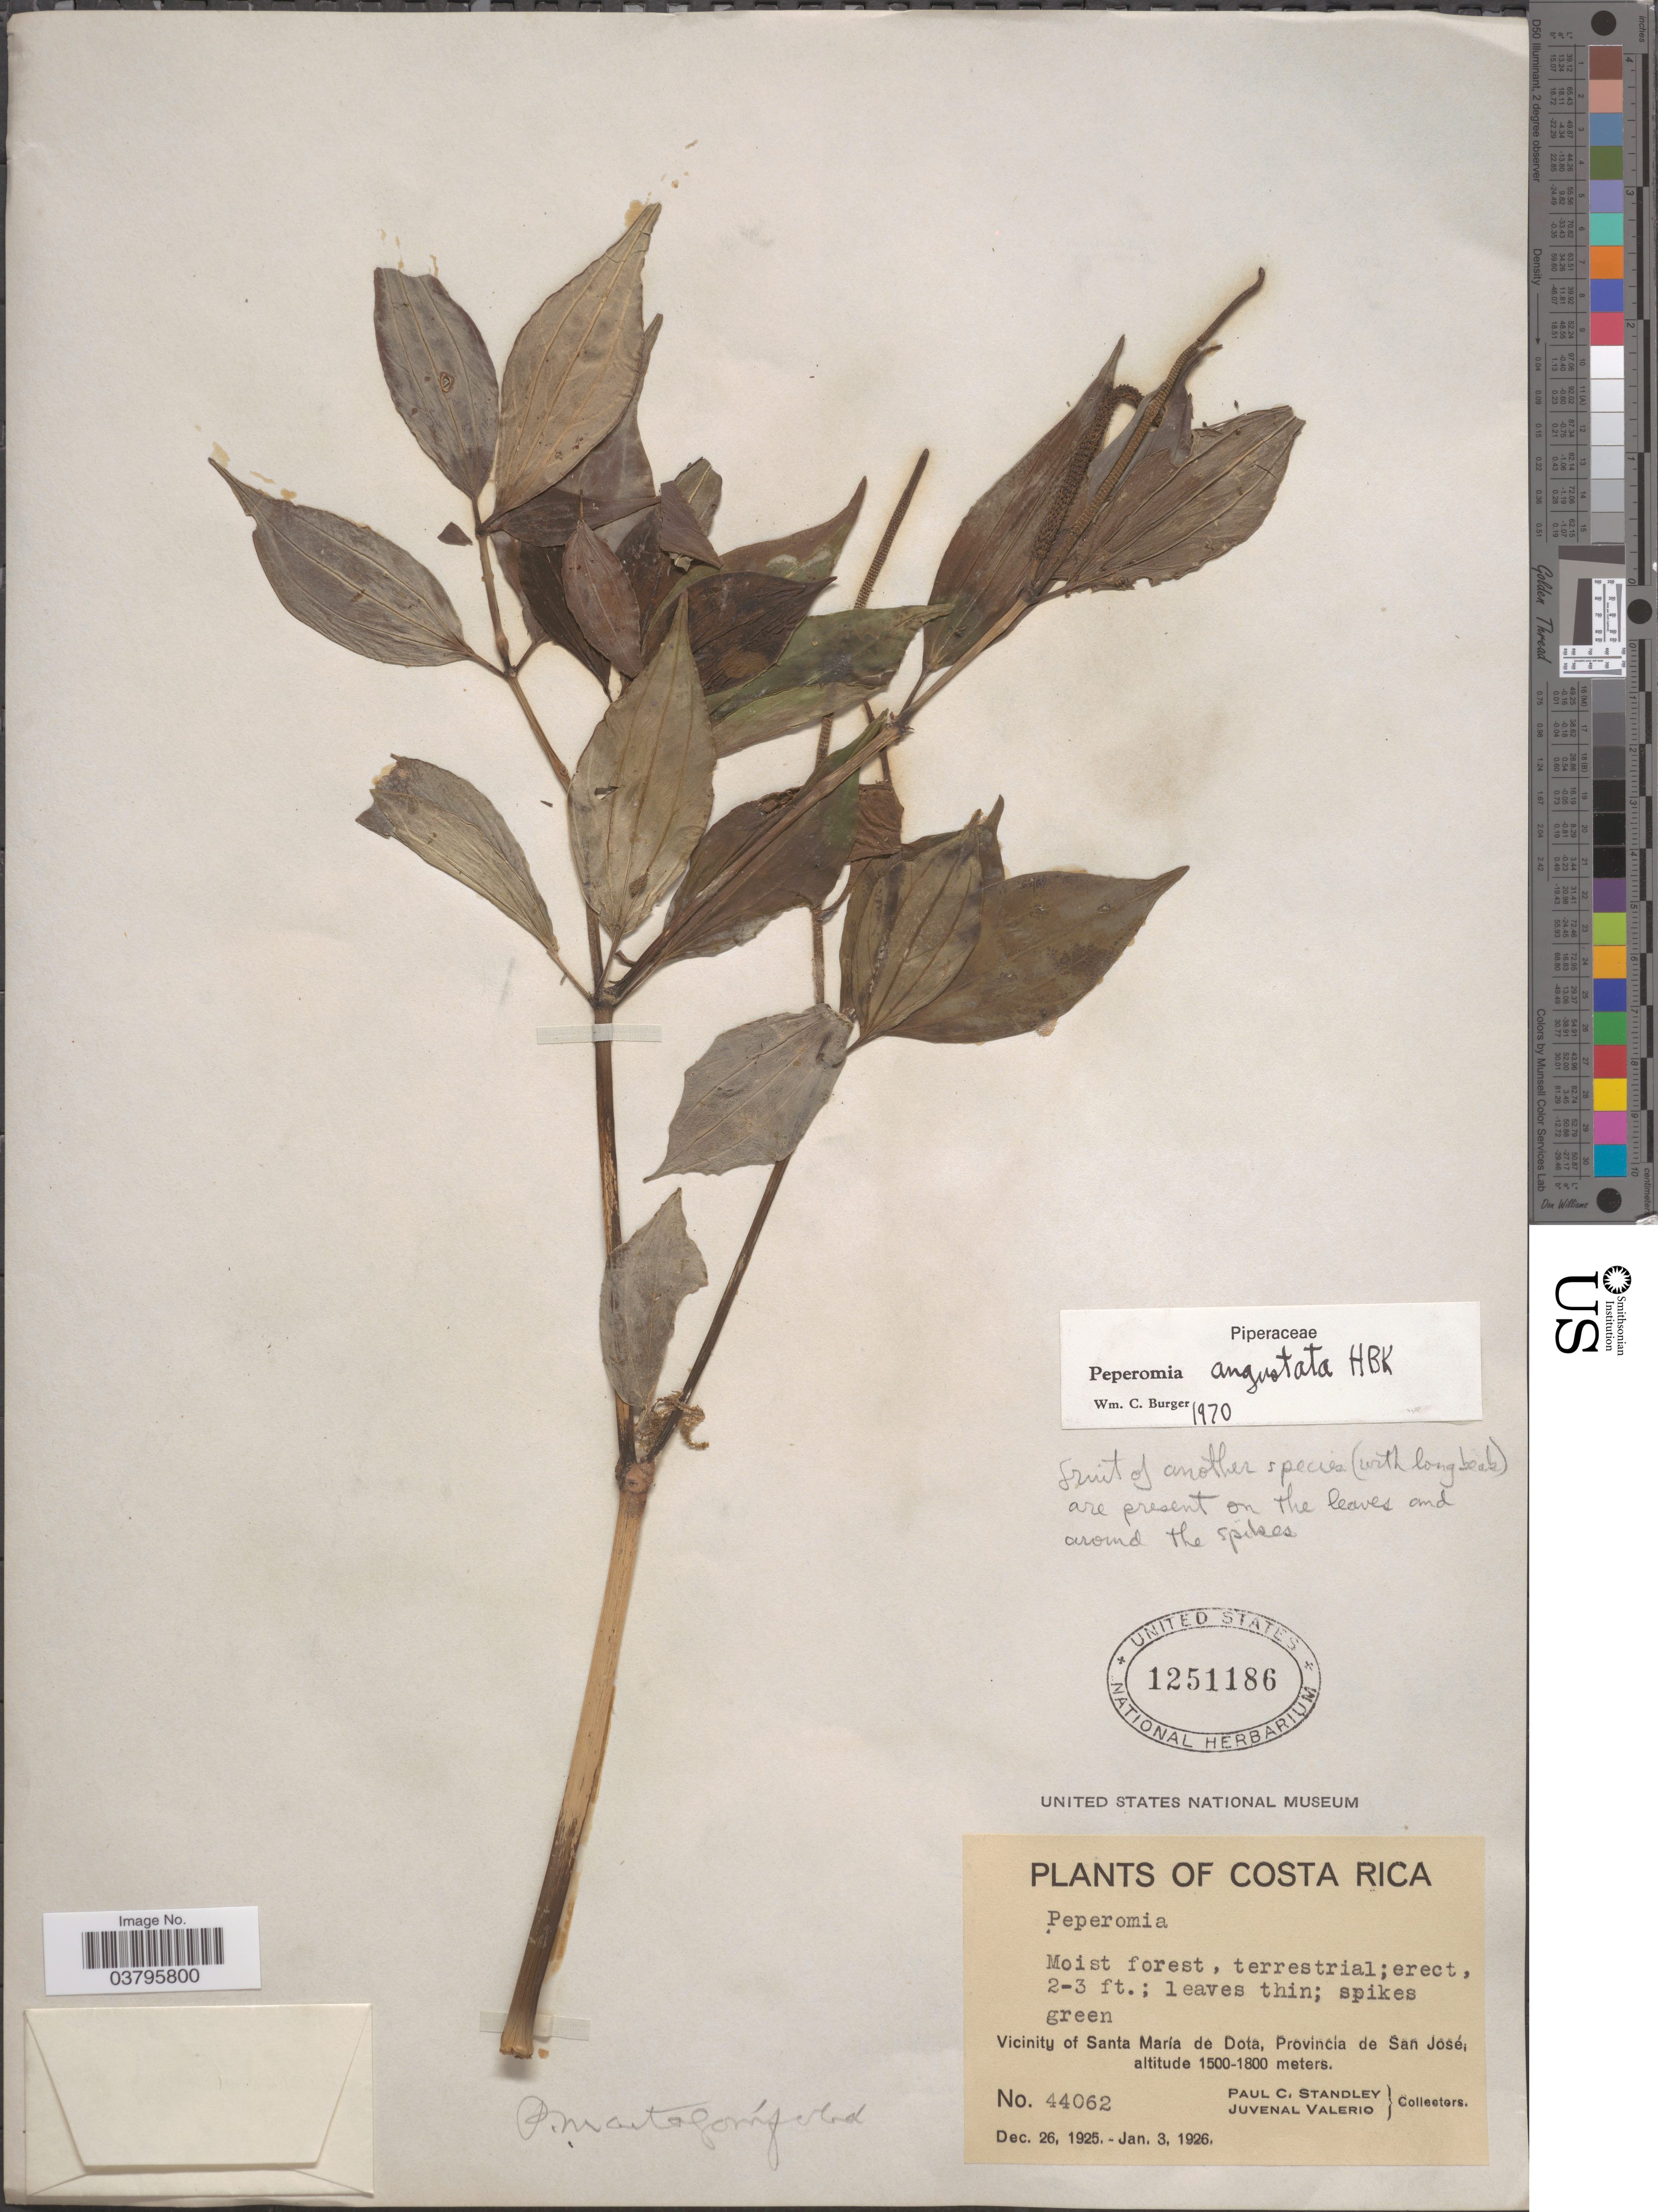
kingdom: Plantae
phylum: Tracheophyta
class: Magnoliopsida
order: Piperales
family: Piperaceae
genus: Peperomia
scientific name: Peperomia rhexiifolia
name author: C. DC.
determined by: Jiménez, José Estaban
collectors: P. C. Standley & J. Valerio R.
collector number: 44062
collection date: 1925-12-26/1926-01-03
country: Costa Rica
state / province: San José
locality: Vicinity of Santa María de Dota.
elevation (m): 1500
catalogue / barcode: US 1251186